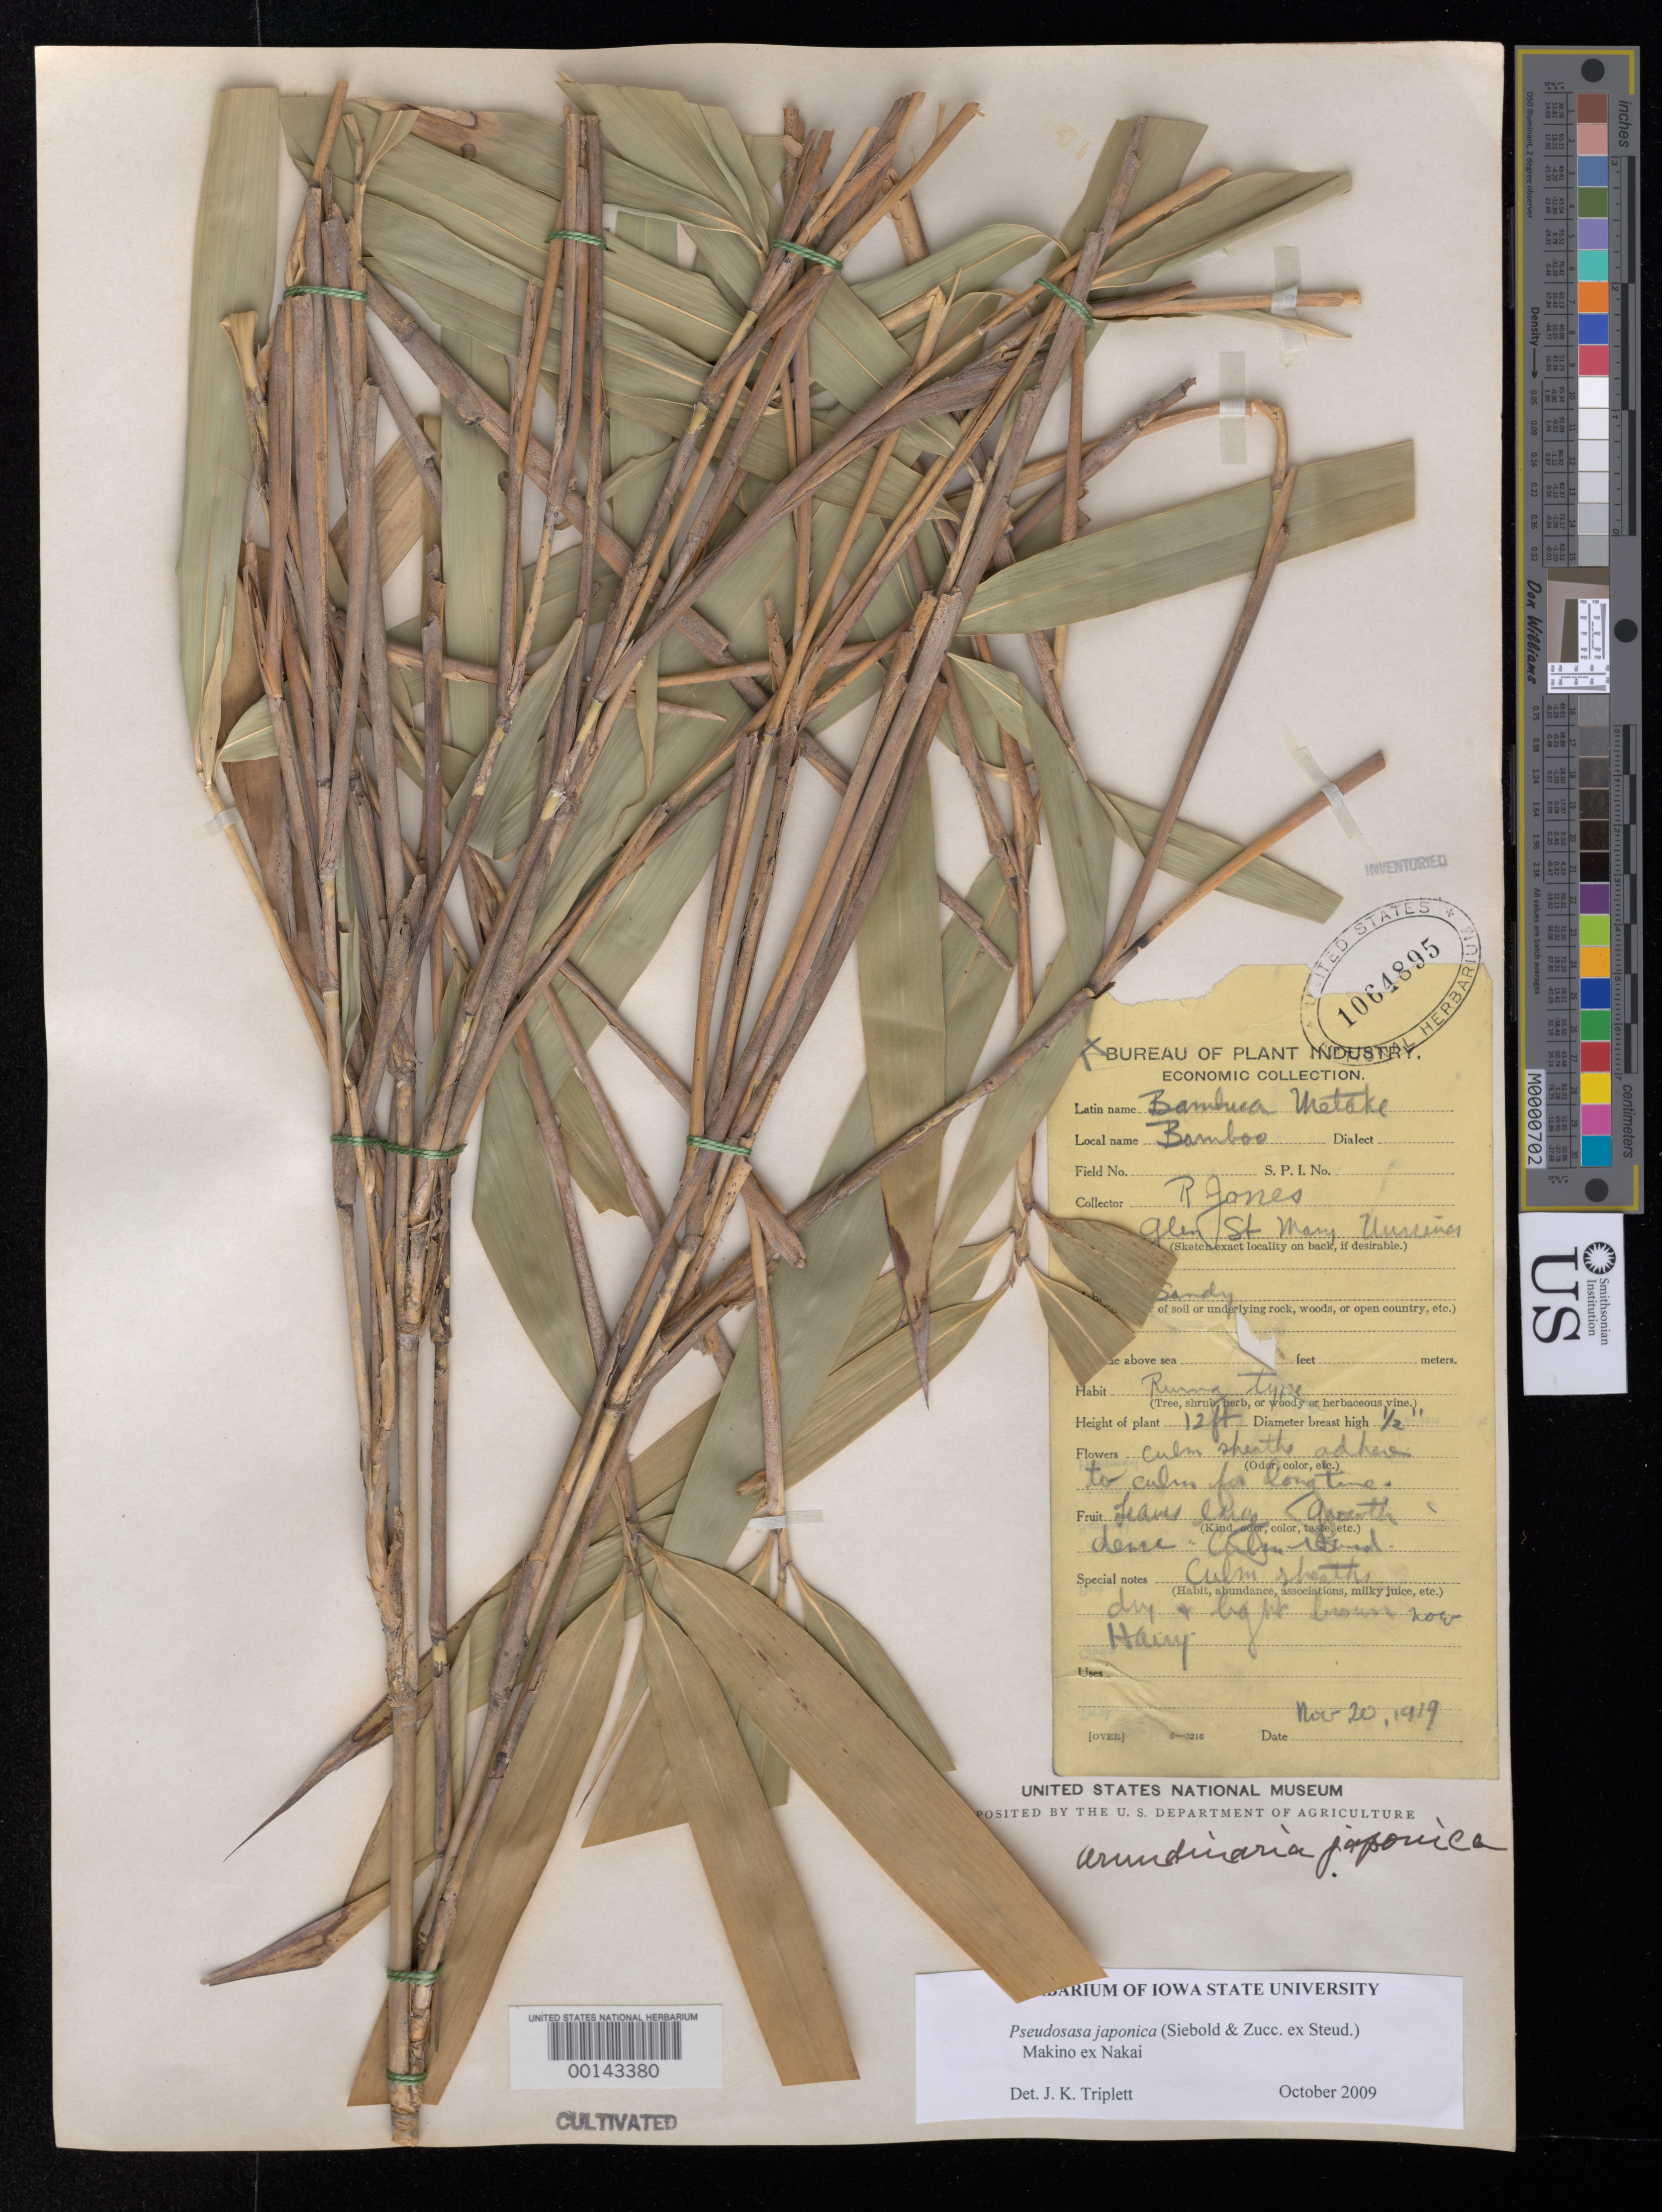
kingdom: Plantae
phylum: Tracheophyta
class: Liliopsida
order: Poales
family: Poaceae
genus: Pseudosasa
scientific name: Pseudosasa japonica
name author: (Siebold & Zucc. ex Steud.) Makino ex Nakai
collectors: R. Jones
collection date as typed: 20 Nov 1919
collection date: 1919-11-20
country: United States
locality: Glen st.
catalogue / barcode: US 1064895